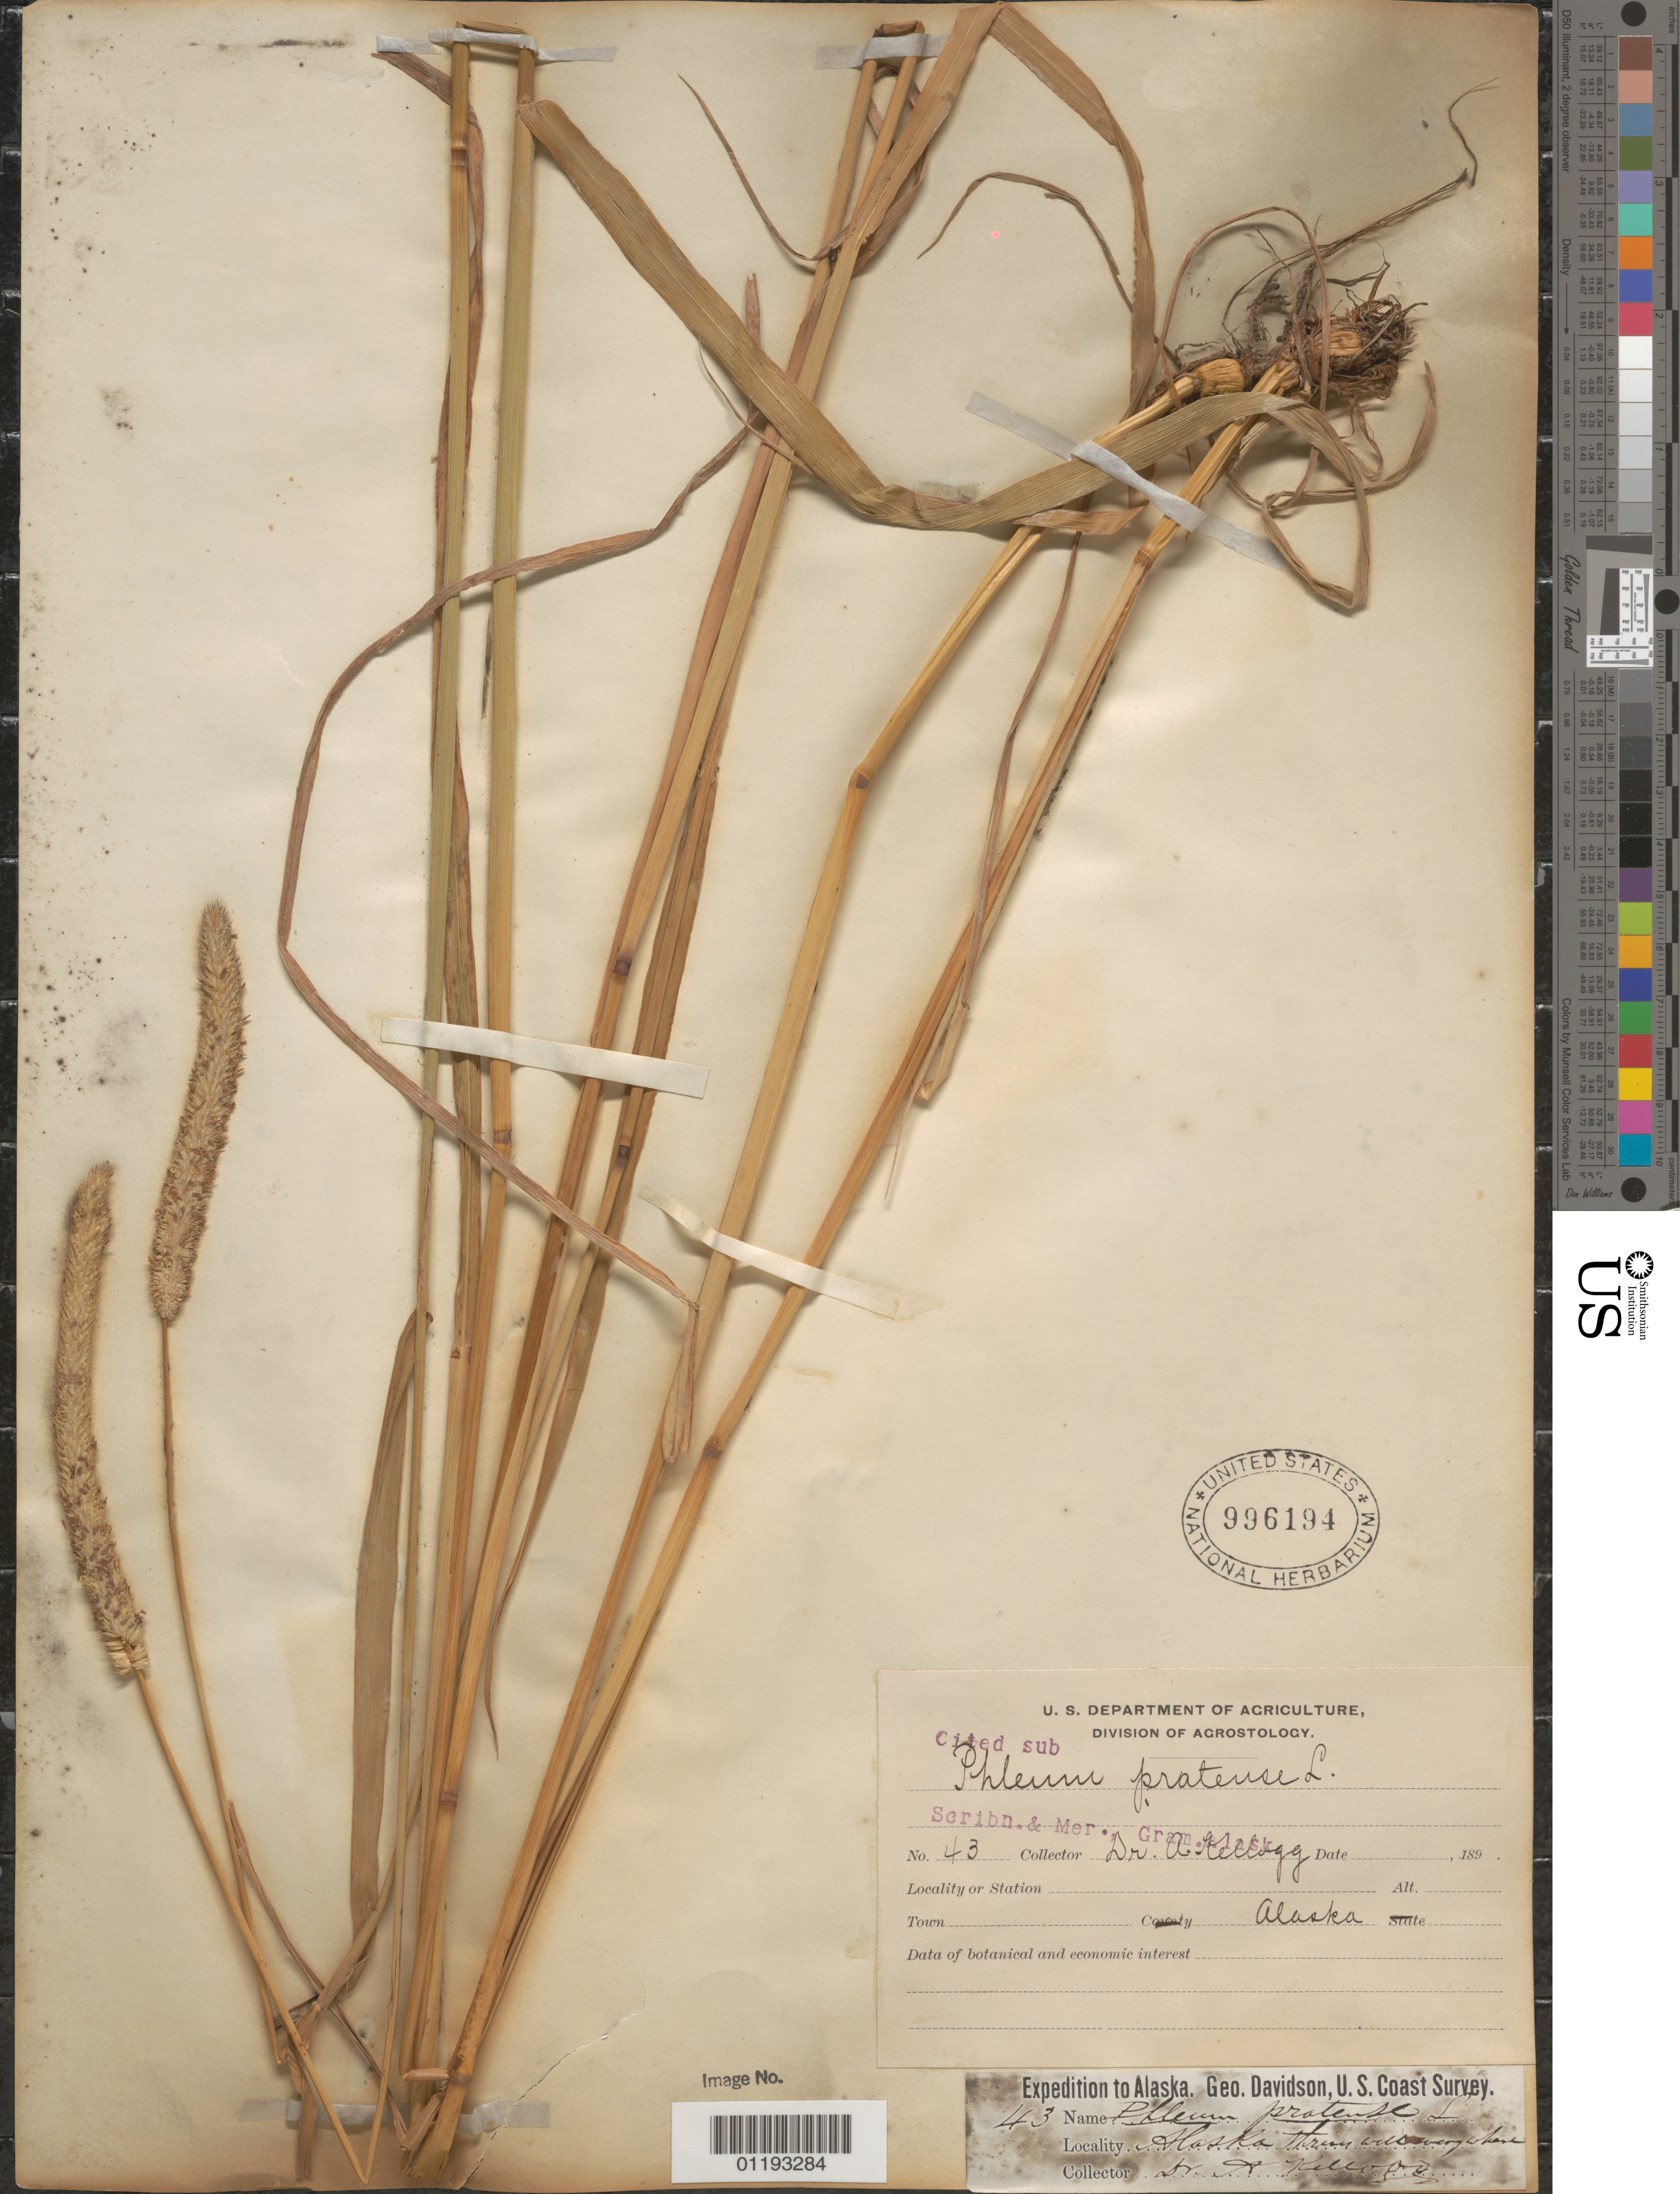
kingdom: Plantae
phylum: Tracheophyta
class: Liliopsida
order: Poales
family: Poaceae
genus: Phleum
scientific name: Phleum pratense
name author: L.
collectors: A. Kellogg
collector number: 43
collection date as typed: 1867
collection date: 1867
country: United States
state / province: Alaska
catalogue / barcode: US 996194